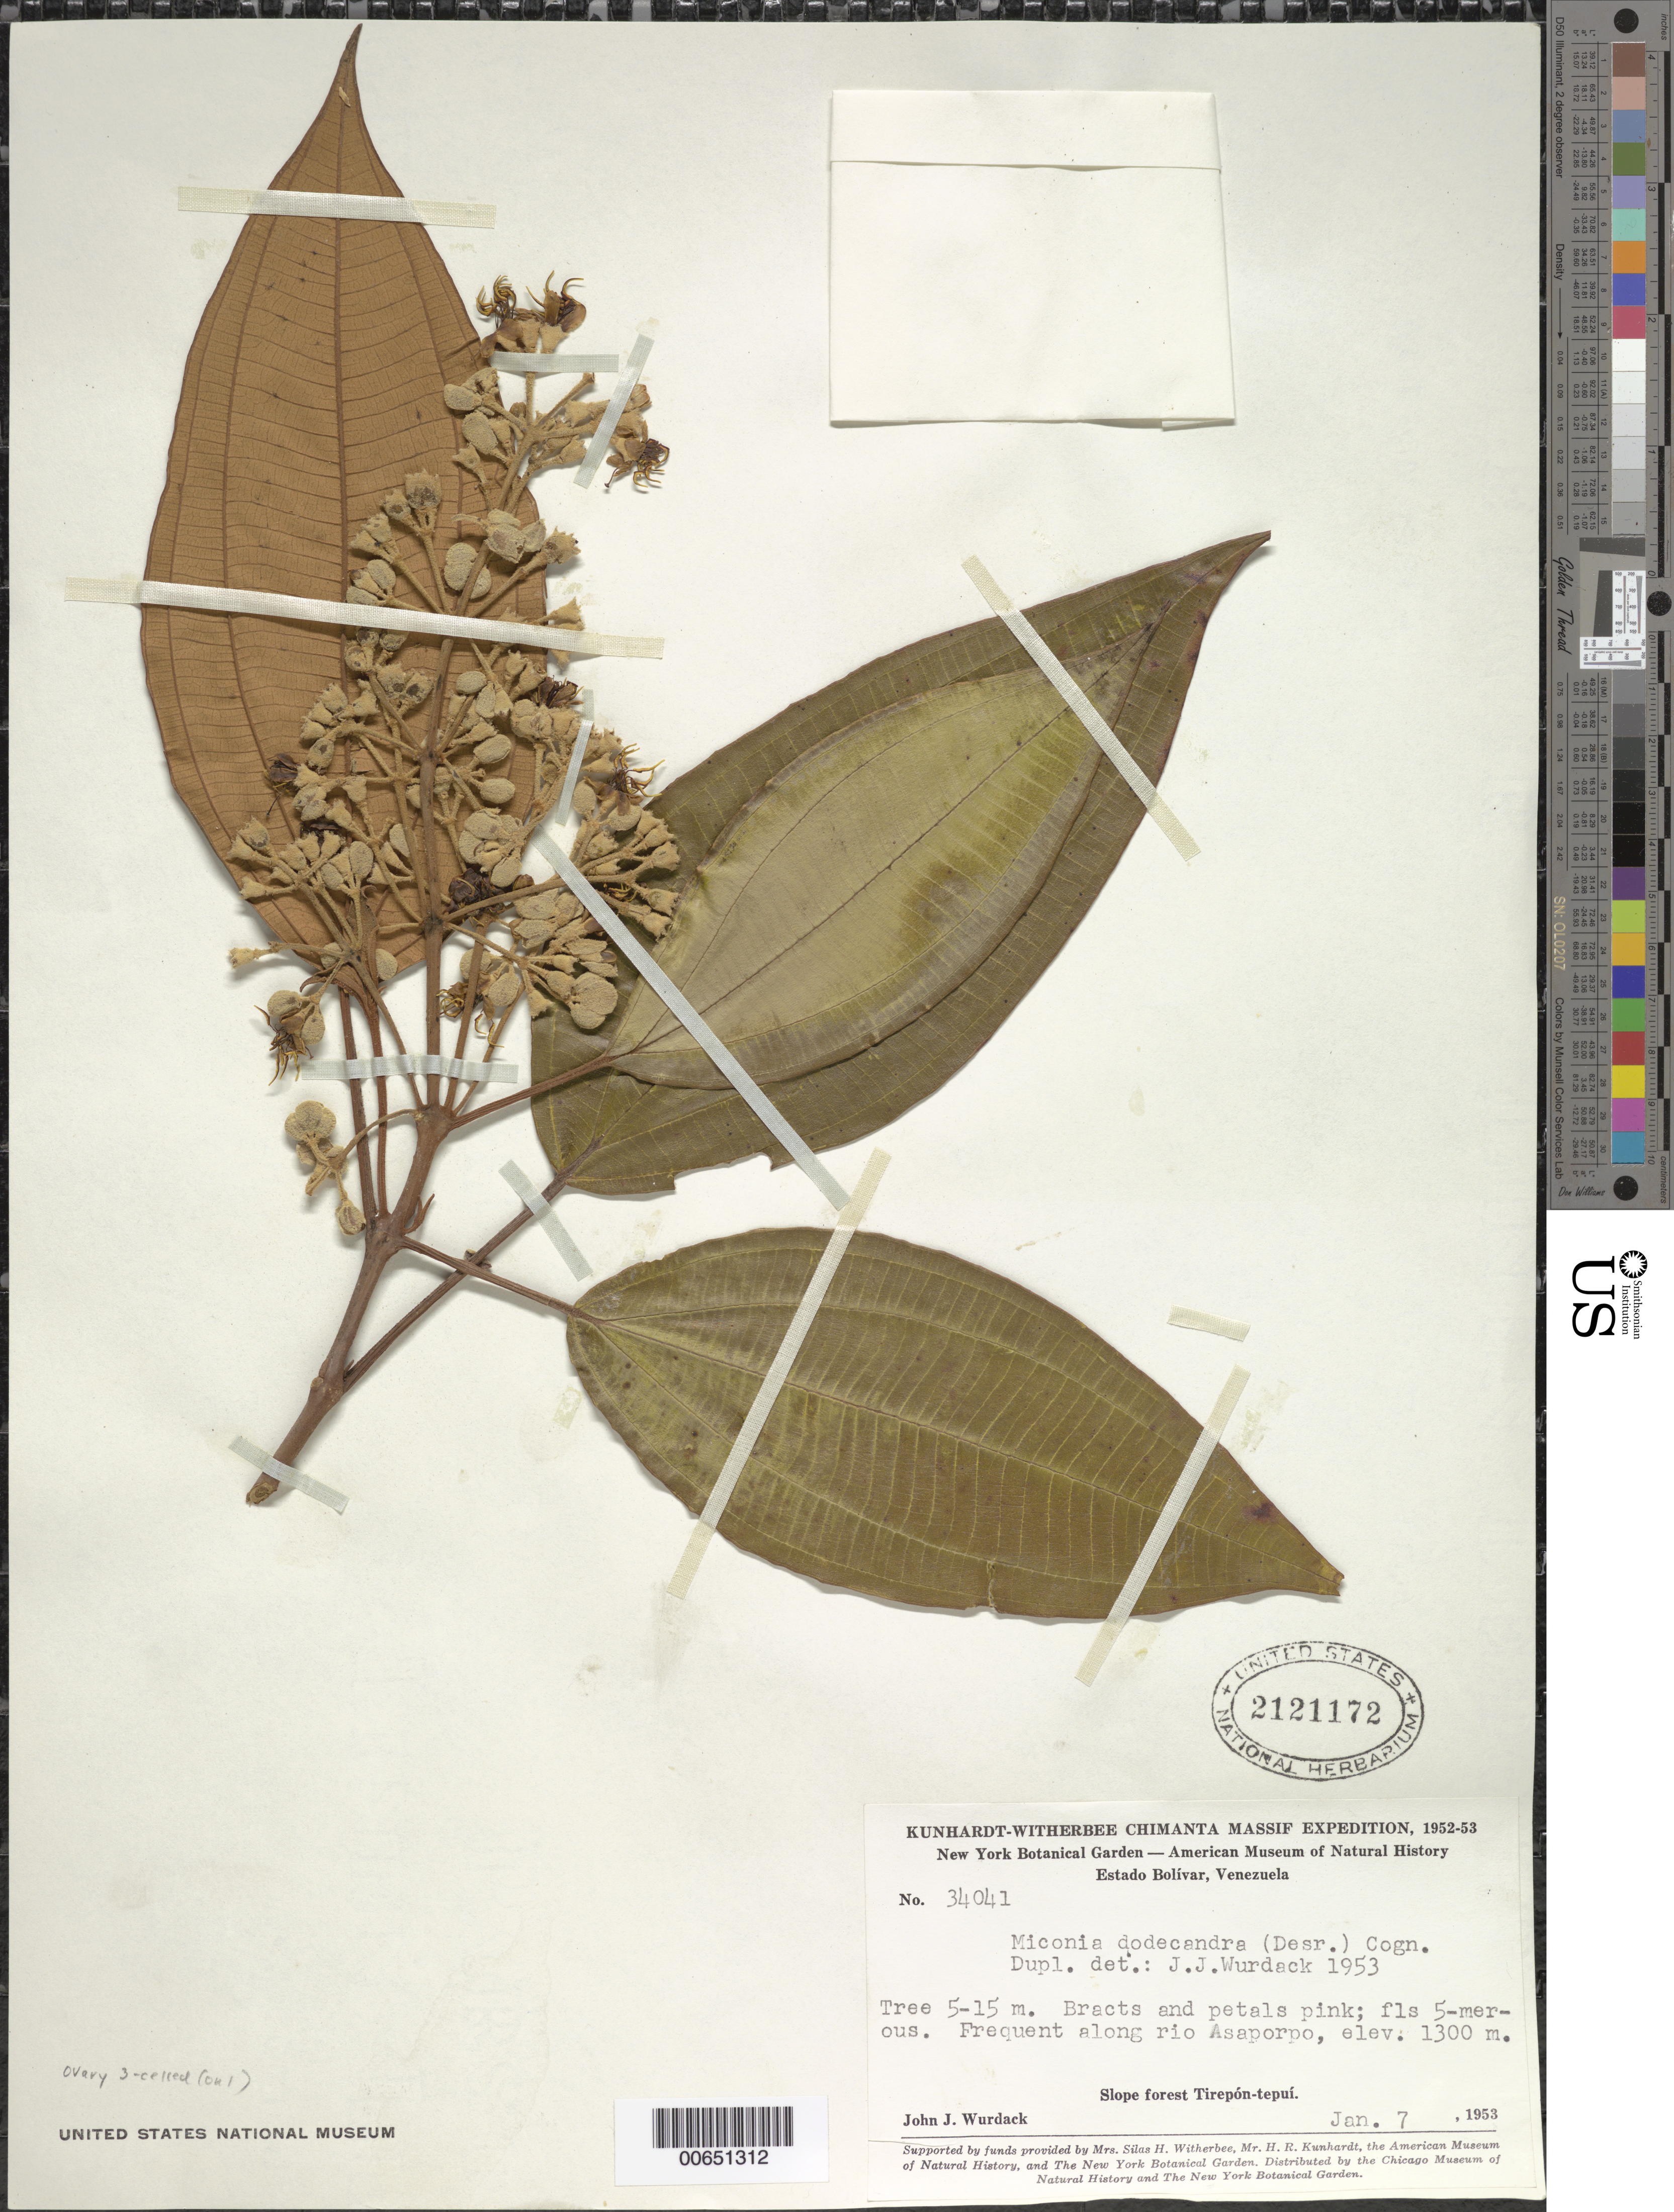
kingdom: Plantae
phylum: Tracheophyta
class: Magnoliopsida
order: Myrtales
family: Melastomataceae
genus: Miconia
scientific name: Miconia dodecandra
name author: Cogn.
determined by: Wurdack, John J., (US), US (UNITED STATES)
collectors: J. J. Wurdack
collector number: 34041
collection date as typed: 7-Jan-53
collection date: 1953-01-07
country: Venezuela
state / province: Bolívar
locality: Tirepón-tepuí, Río Asaporpo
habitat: Slope forest along river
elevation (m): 1300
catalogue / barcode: US 2121172